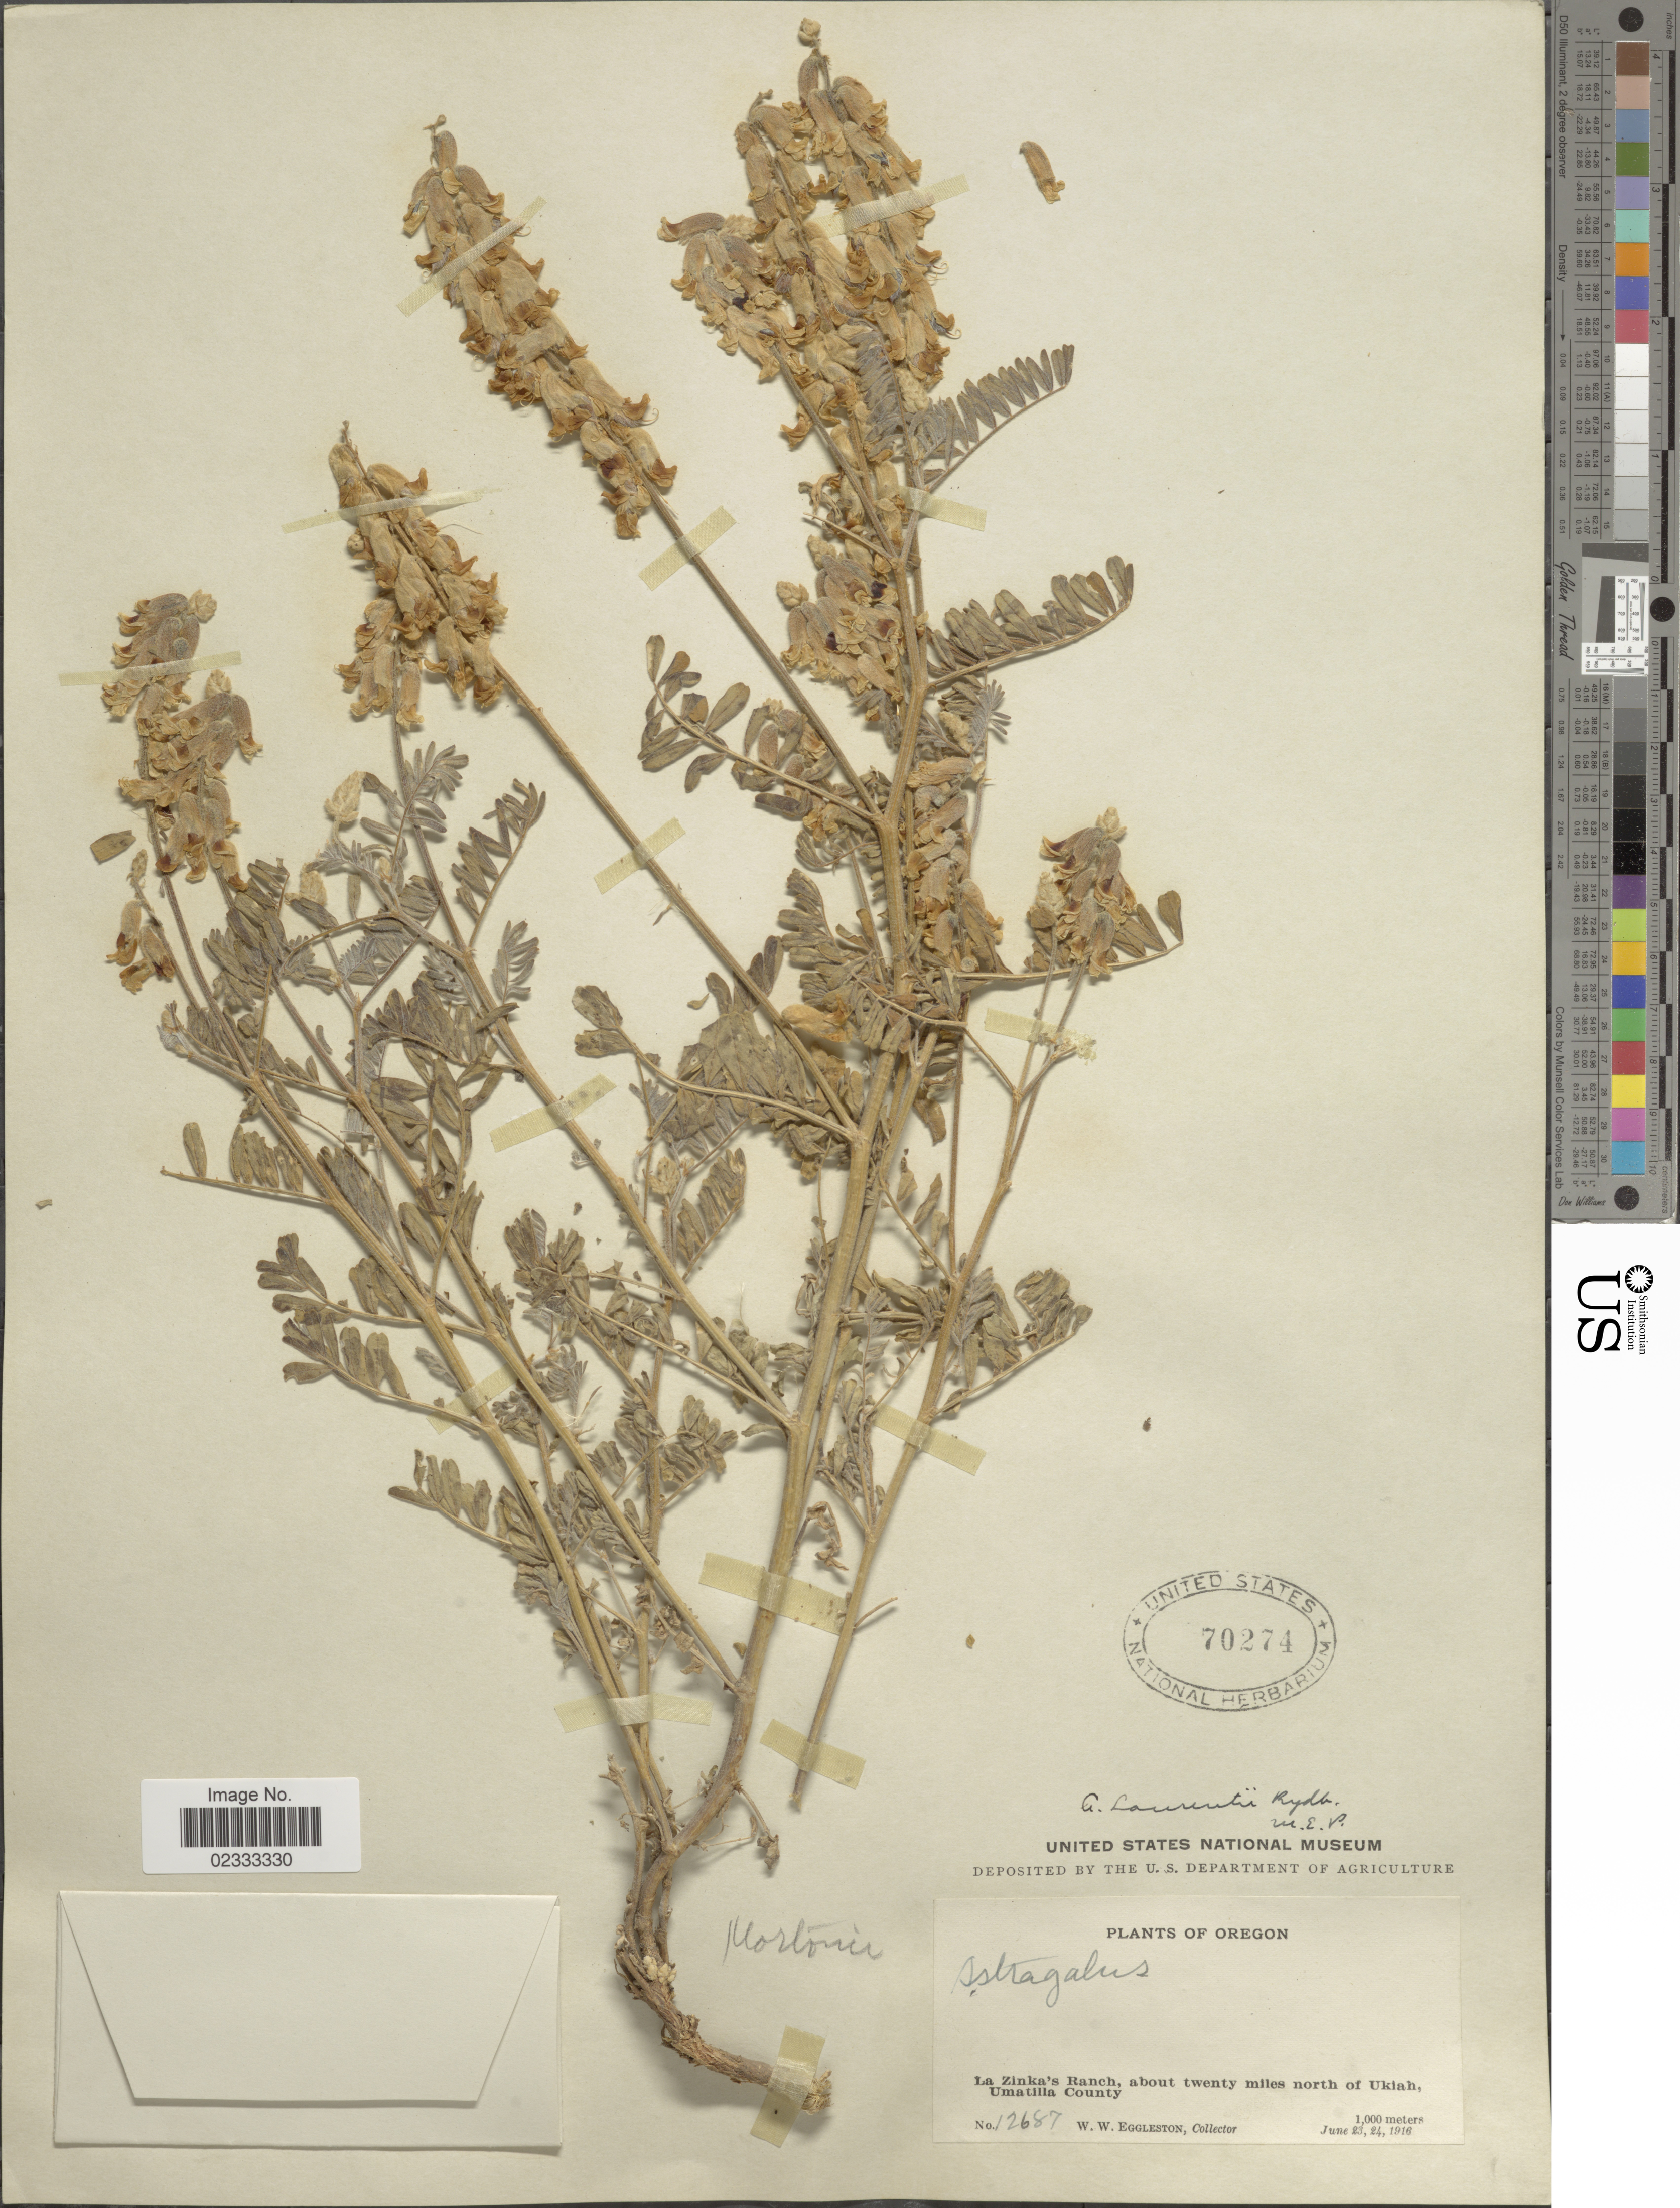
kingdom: Plantae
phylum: Tracheophyta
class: Magnoliopsida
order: Fabales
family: Fabaceae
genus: Astragalus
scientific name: Astragalus mortonii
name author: Nutt.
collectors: W. W. Eggleston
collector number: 12687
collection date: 1916-06-23/1916-06-24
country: United States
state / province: Oregon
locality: La Zinka's Ranch, about twenty miles north of Ukiah, Umatilla County.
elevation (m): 1000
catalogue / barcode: US 70274